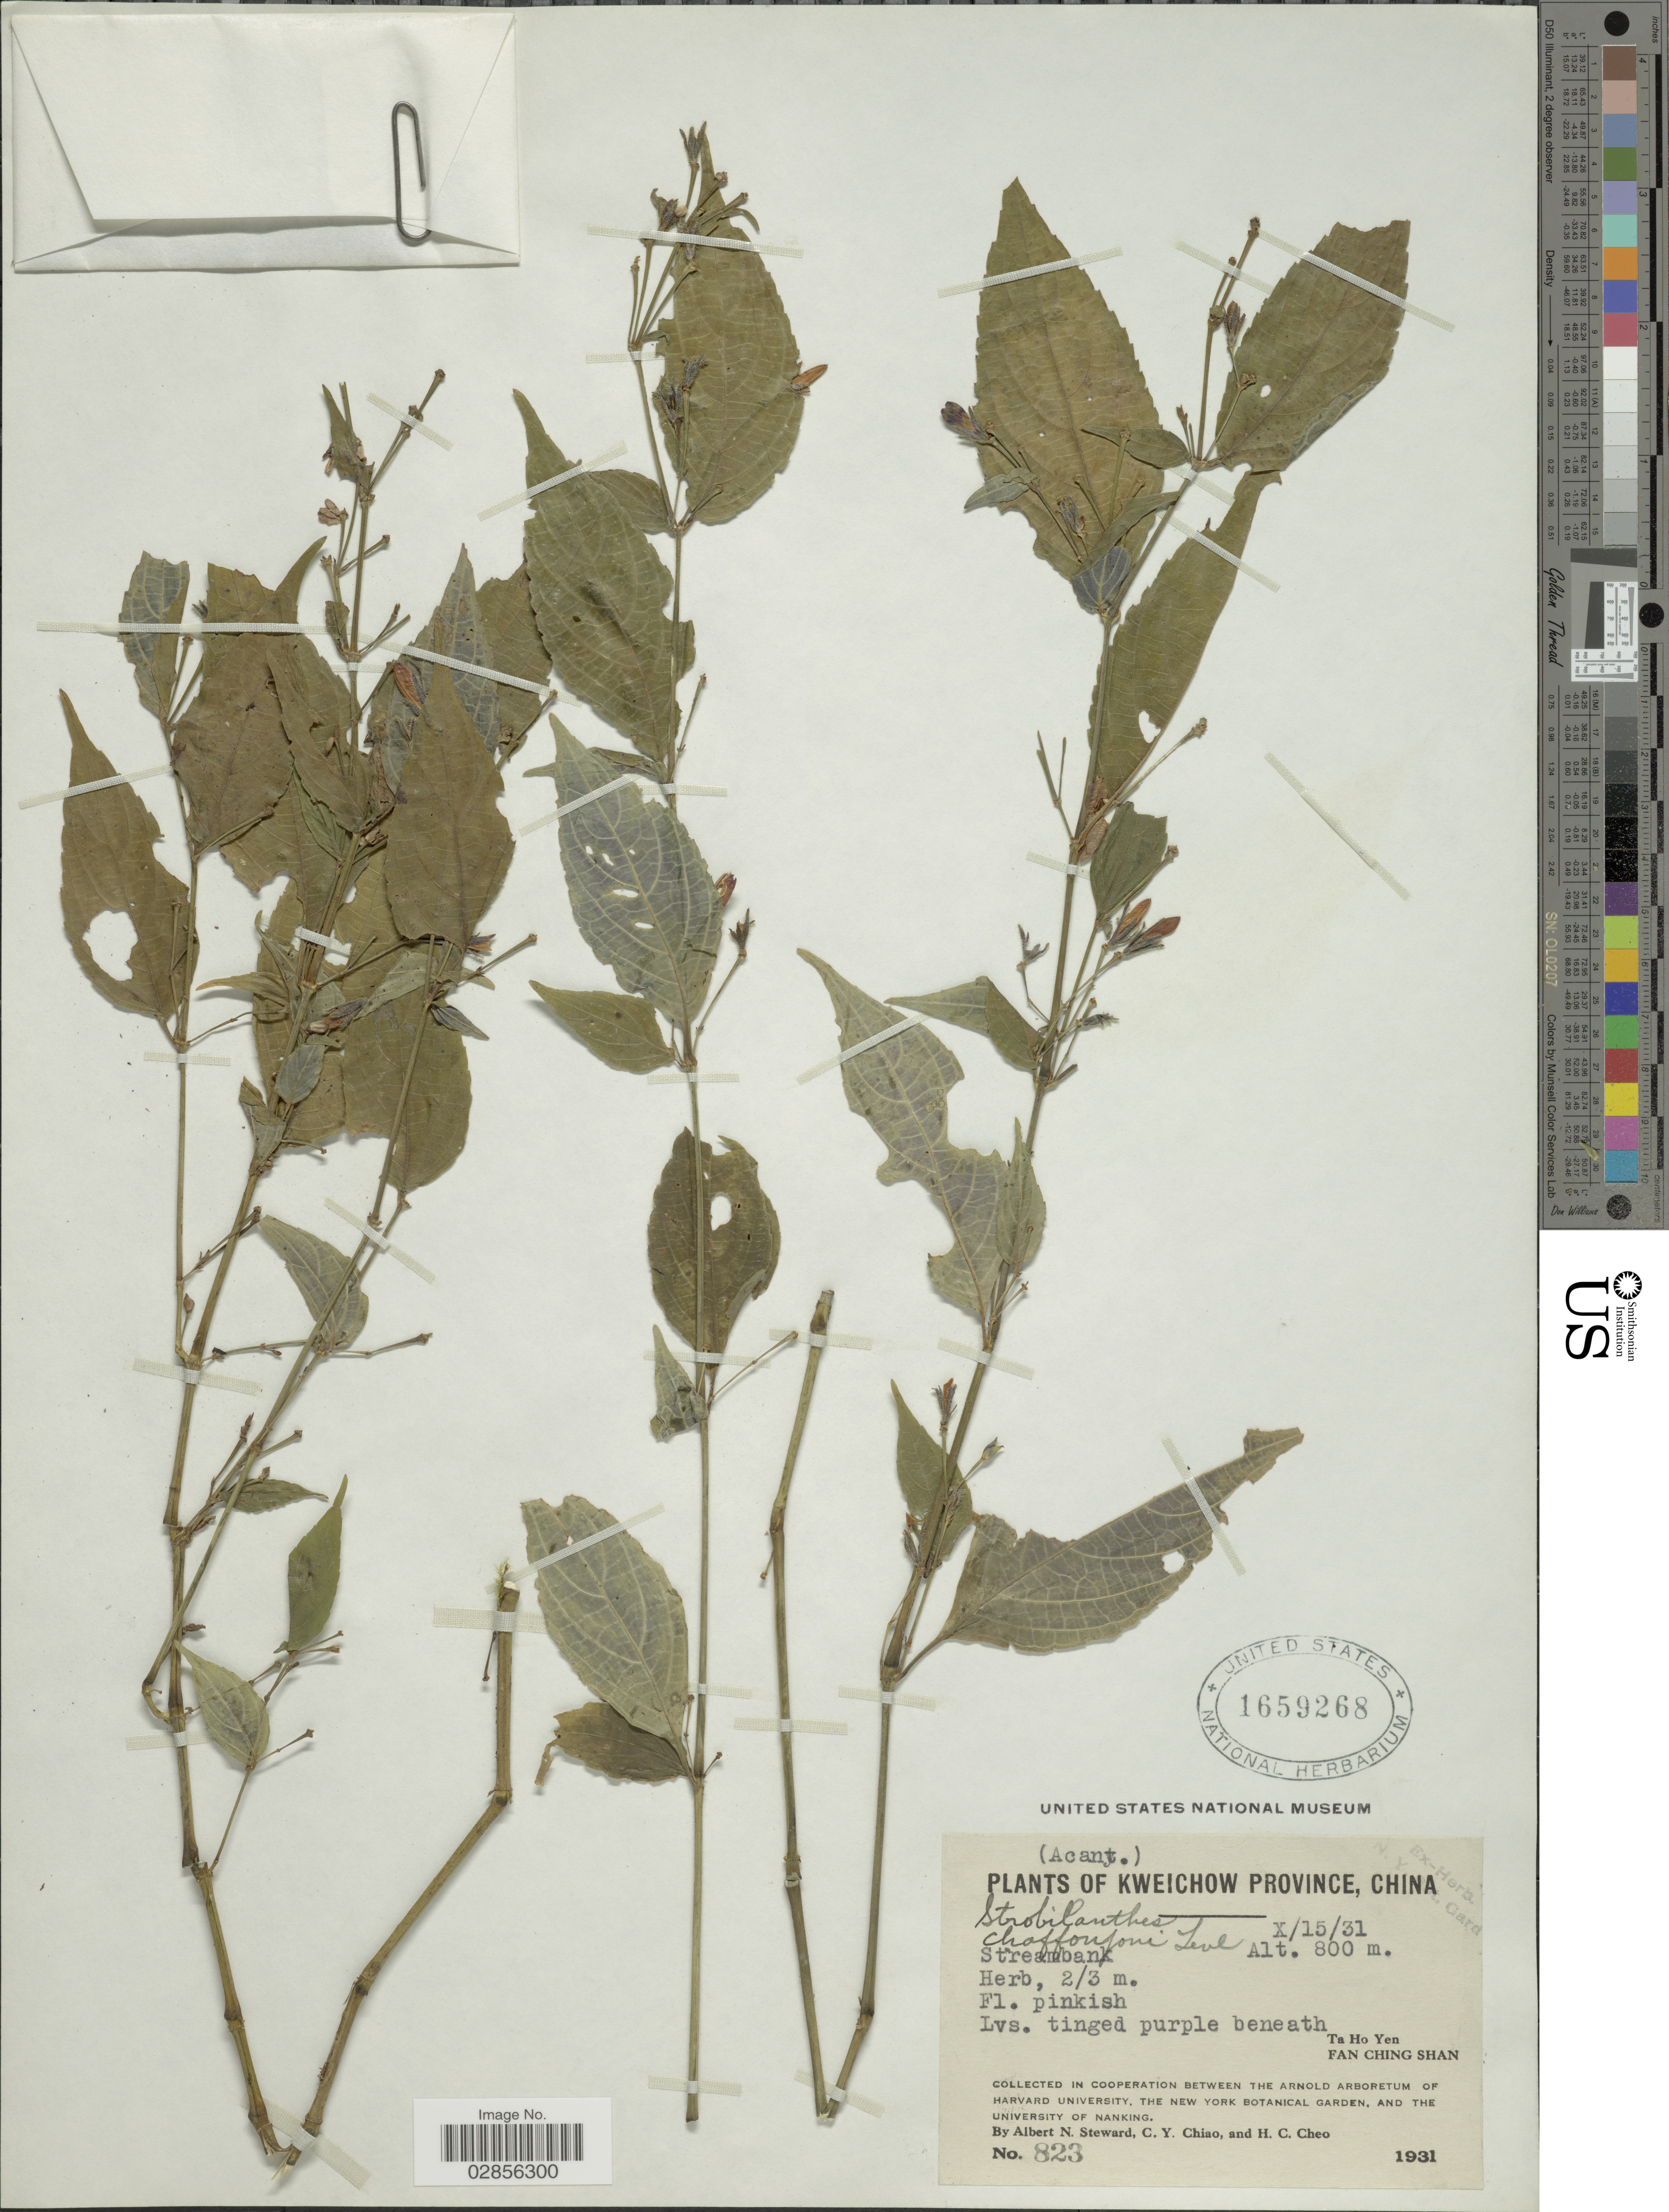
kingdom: Plantae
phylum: Tracheophyta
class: Magnoliopsida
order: Lamiales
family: Acanthaceae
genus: Strobilanthes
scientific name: Strobilanthes chaffanjonii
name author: H. Lév.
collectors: A. N. Steward, C. Y. Chiao & H. Cheo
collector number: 823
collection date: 1931-10-15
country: China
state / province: Guizhou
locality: Kweichow Province. Ta Ho Yen. Fan Ching Shan.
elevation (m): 800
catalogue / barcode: US 1659268